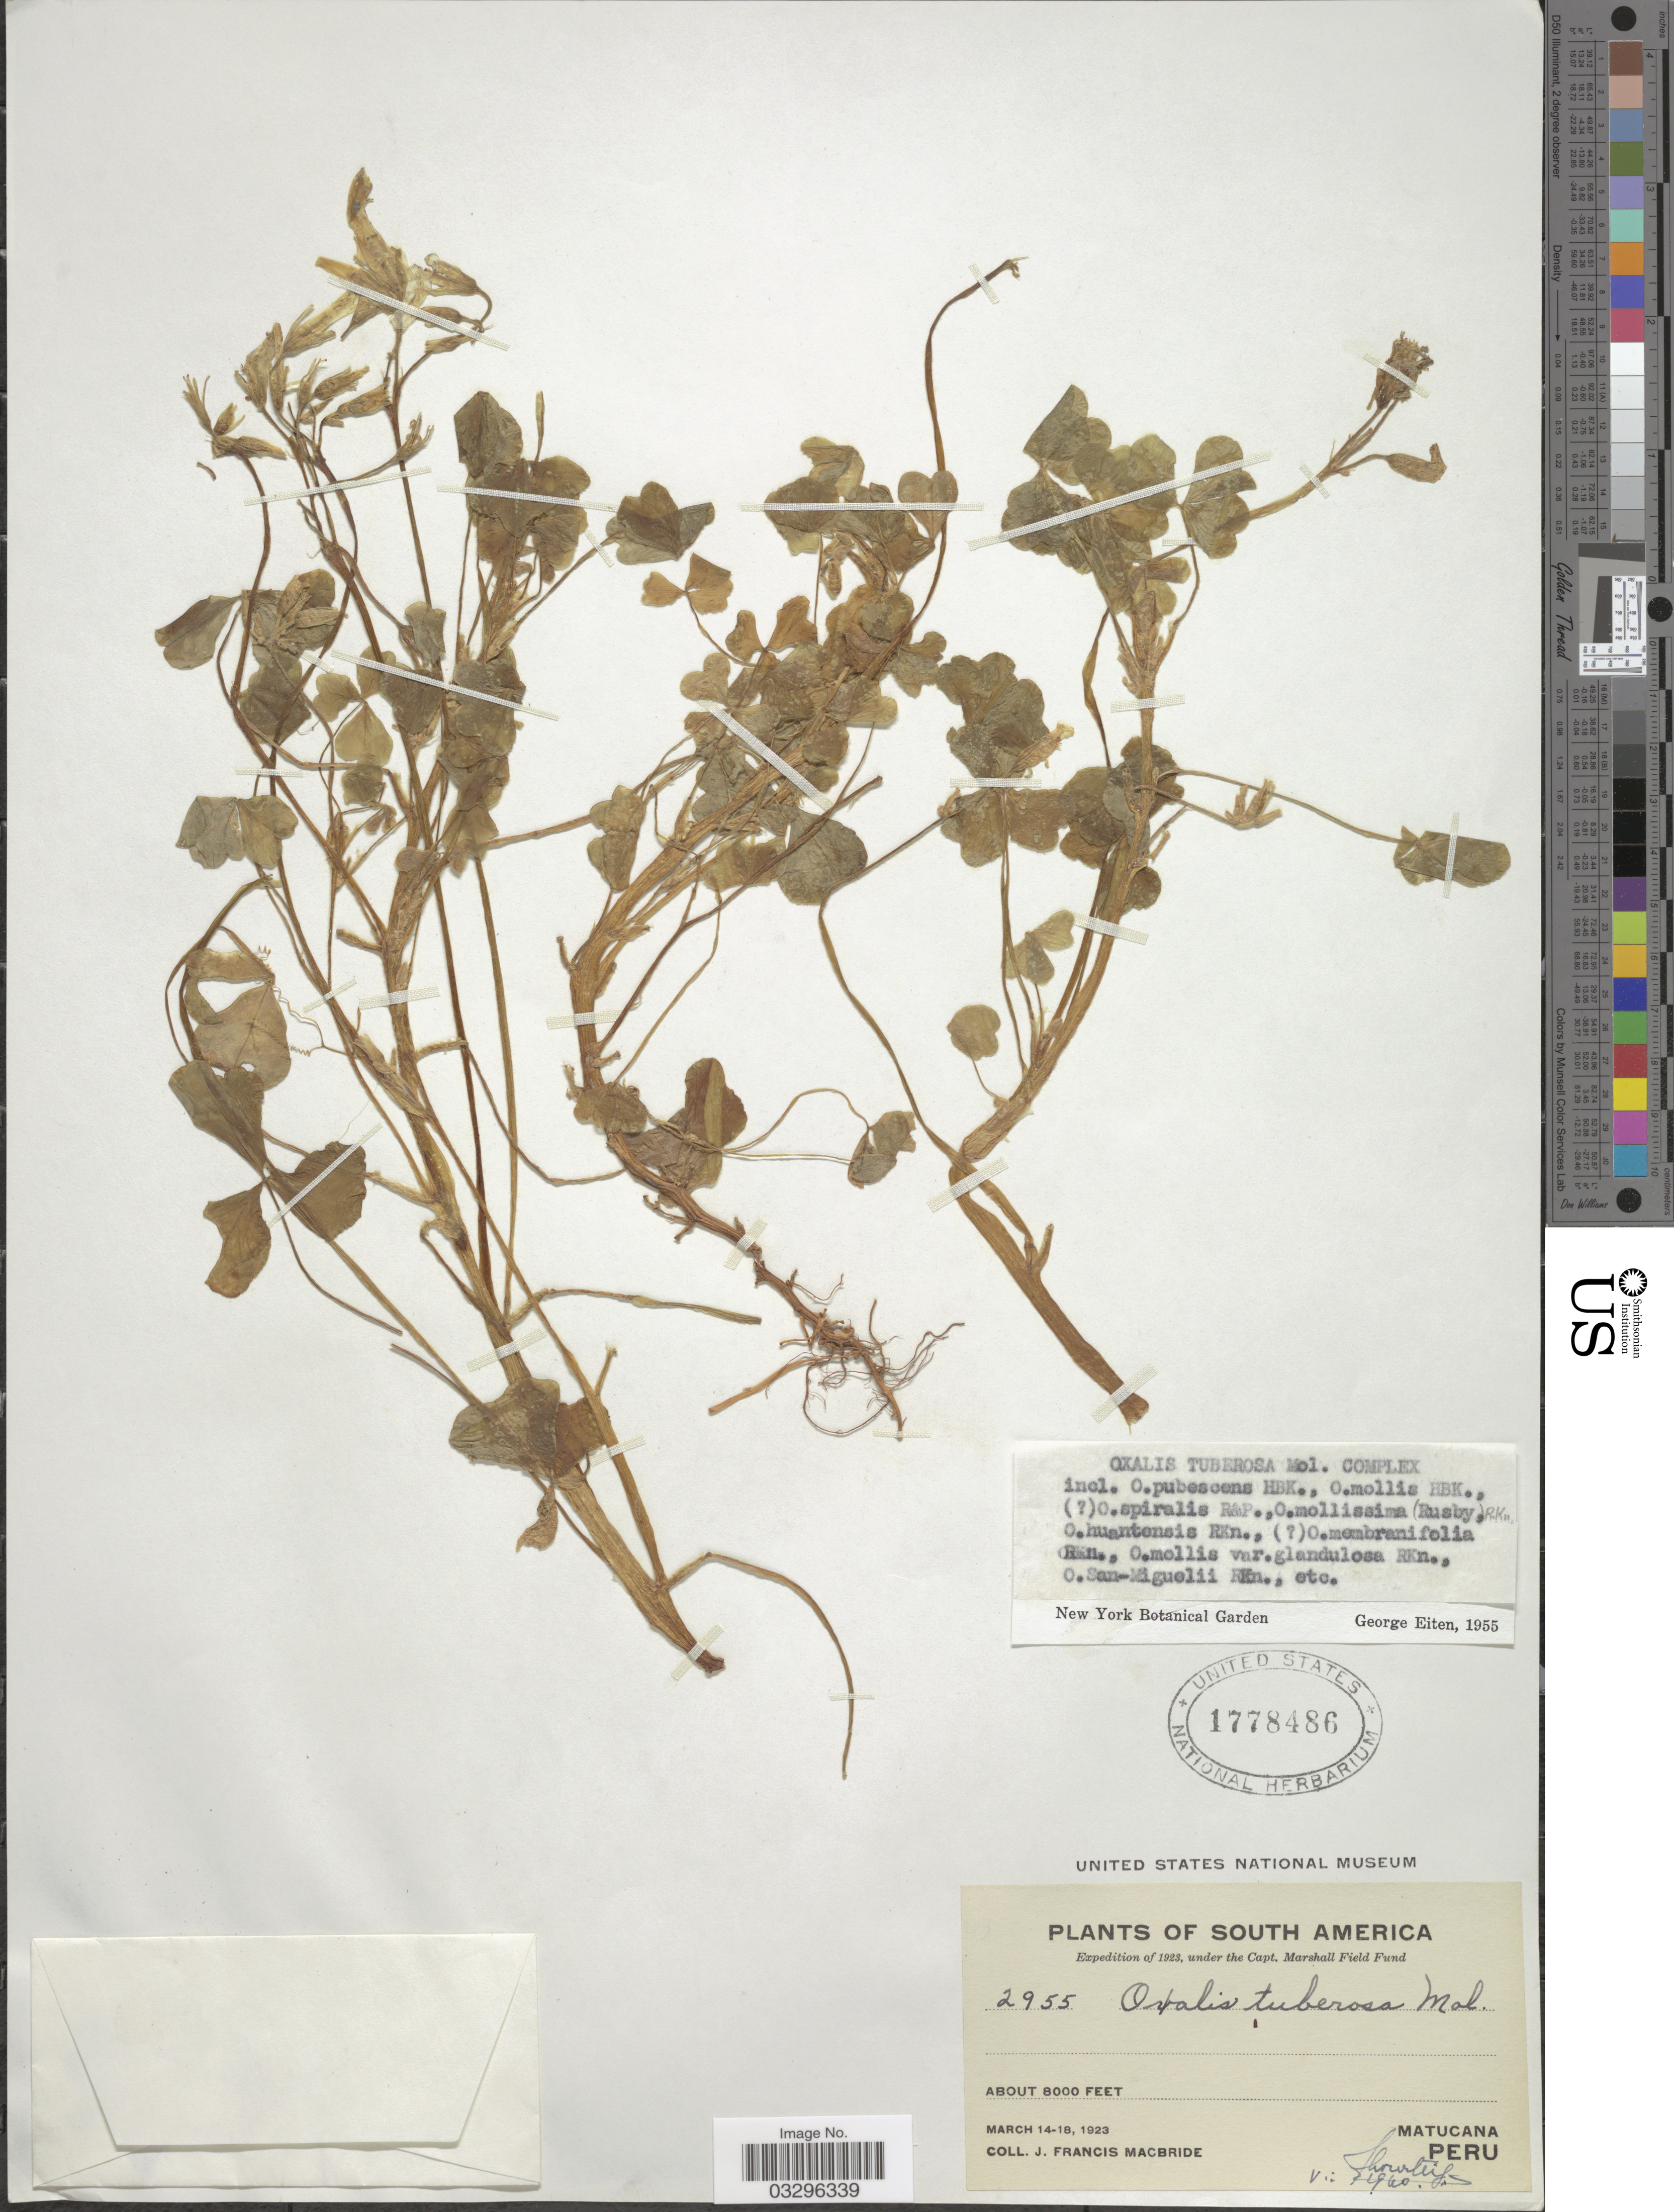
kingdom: Plantae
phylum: Tracheophyta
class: Magnoliopsida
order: Oxalidales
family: Oxalidaceae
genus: Oxalis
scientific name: Oxalis tuberosa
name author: Molina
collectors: J. F. Macbride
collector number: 2955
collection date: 1923-03-14/1923-03-18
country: Peru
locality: Matucana.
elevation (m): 2438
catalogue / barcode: US 1778486